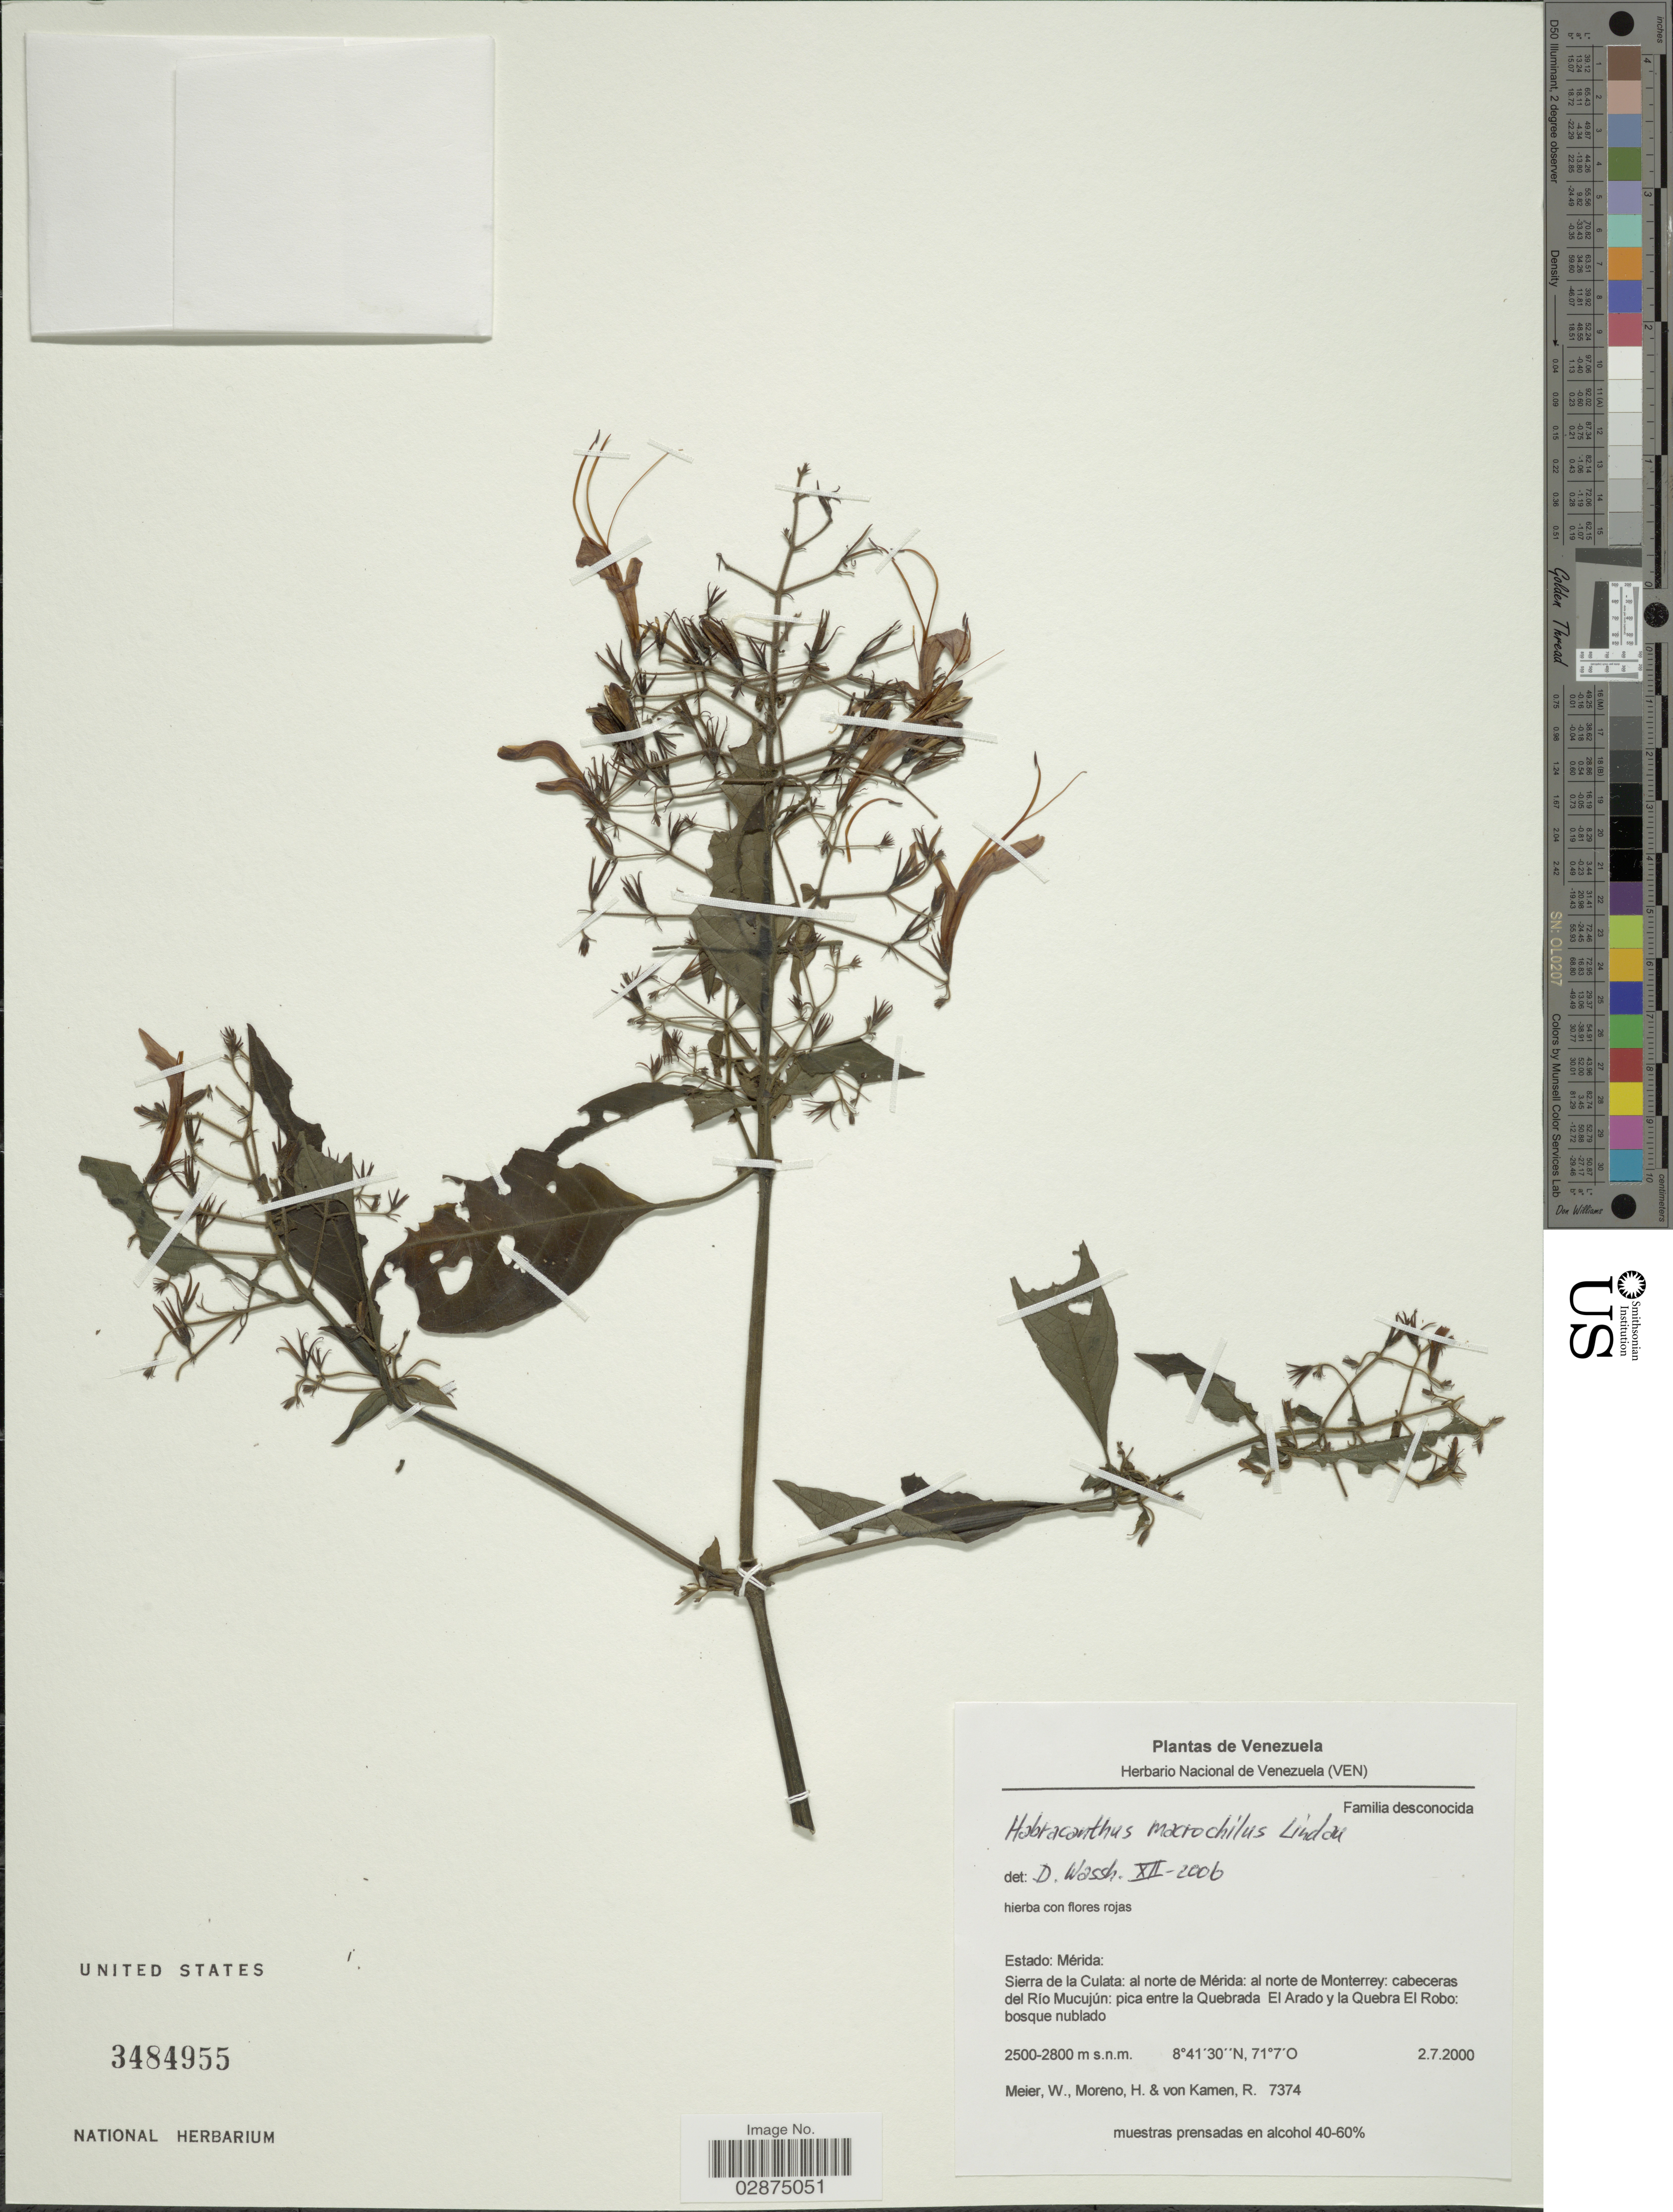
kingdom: Plantae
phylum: Tracheophyta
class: Magnoliopsida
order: Lamiales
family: Acanthaceae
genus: Habracanthus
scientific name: Habracanthus macrochilus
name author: Lindau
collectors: W. Meier, H. Moreno & R. von Kamen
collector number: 7374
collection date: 2000-07-02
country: Venezuela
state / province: Mérida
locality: Estado: Mérida: Sierra de la Culata: al norte de Mérida: al norte de Monterrey: cabeceras del Río Mucujún: pica entre la Quebrada El Arado y la Quebra El Robo.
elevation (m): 2500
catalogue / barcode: US 3484955